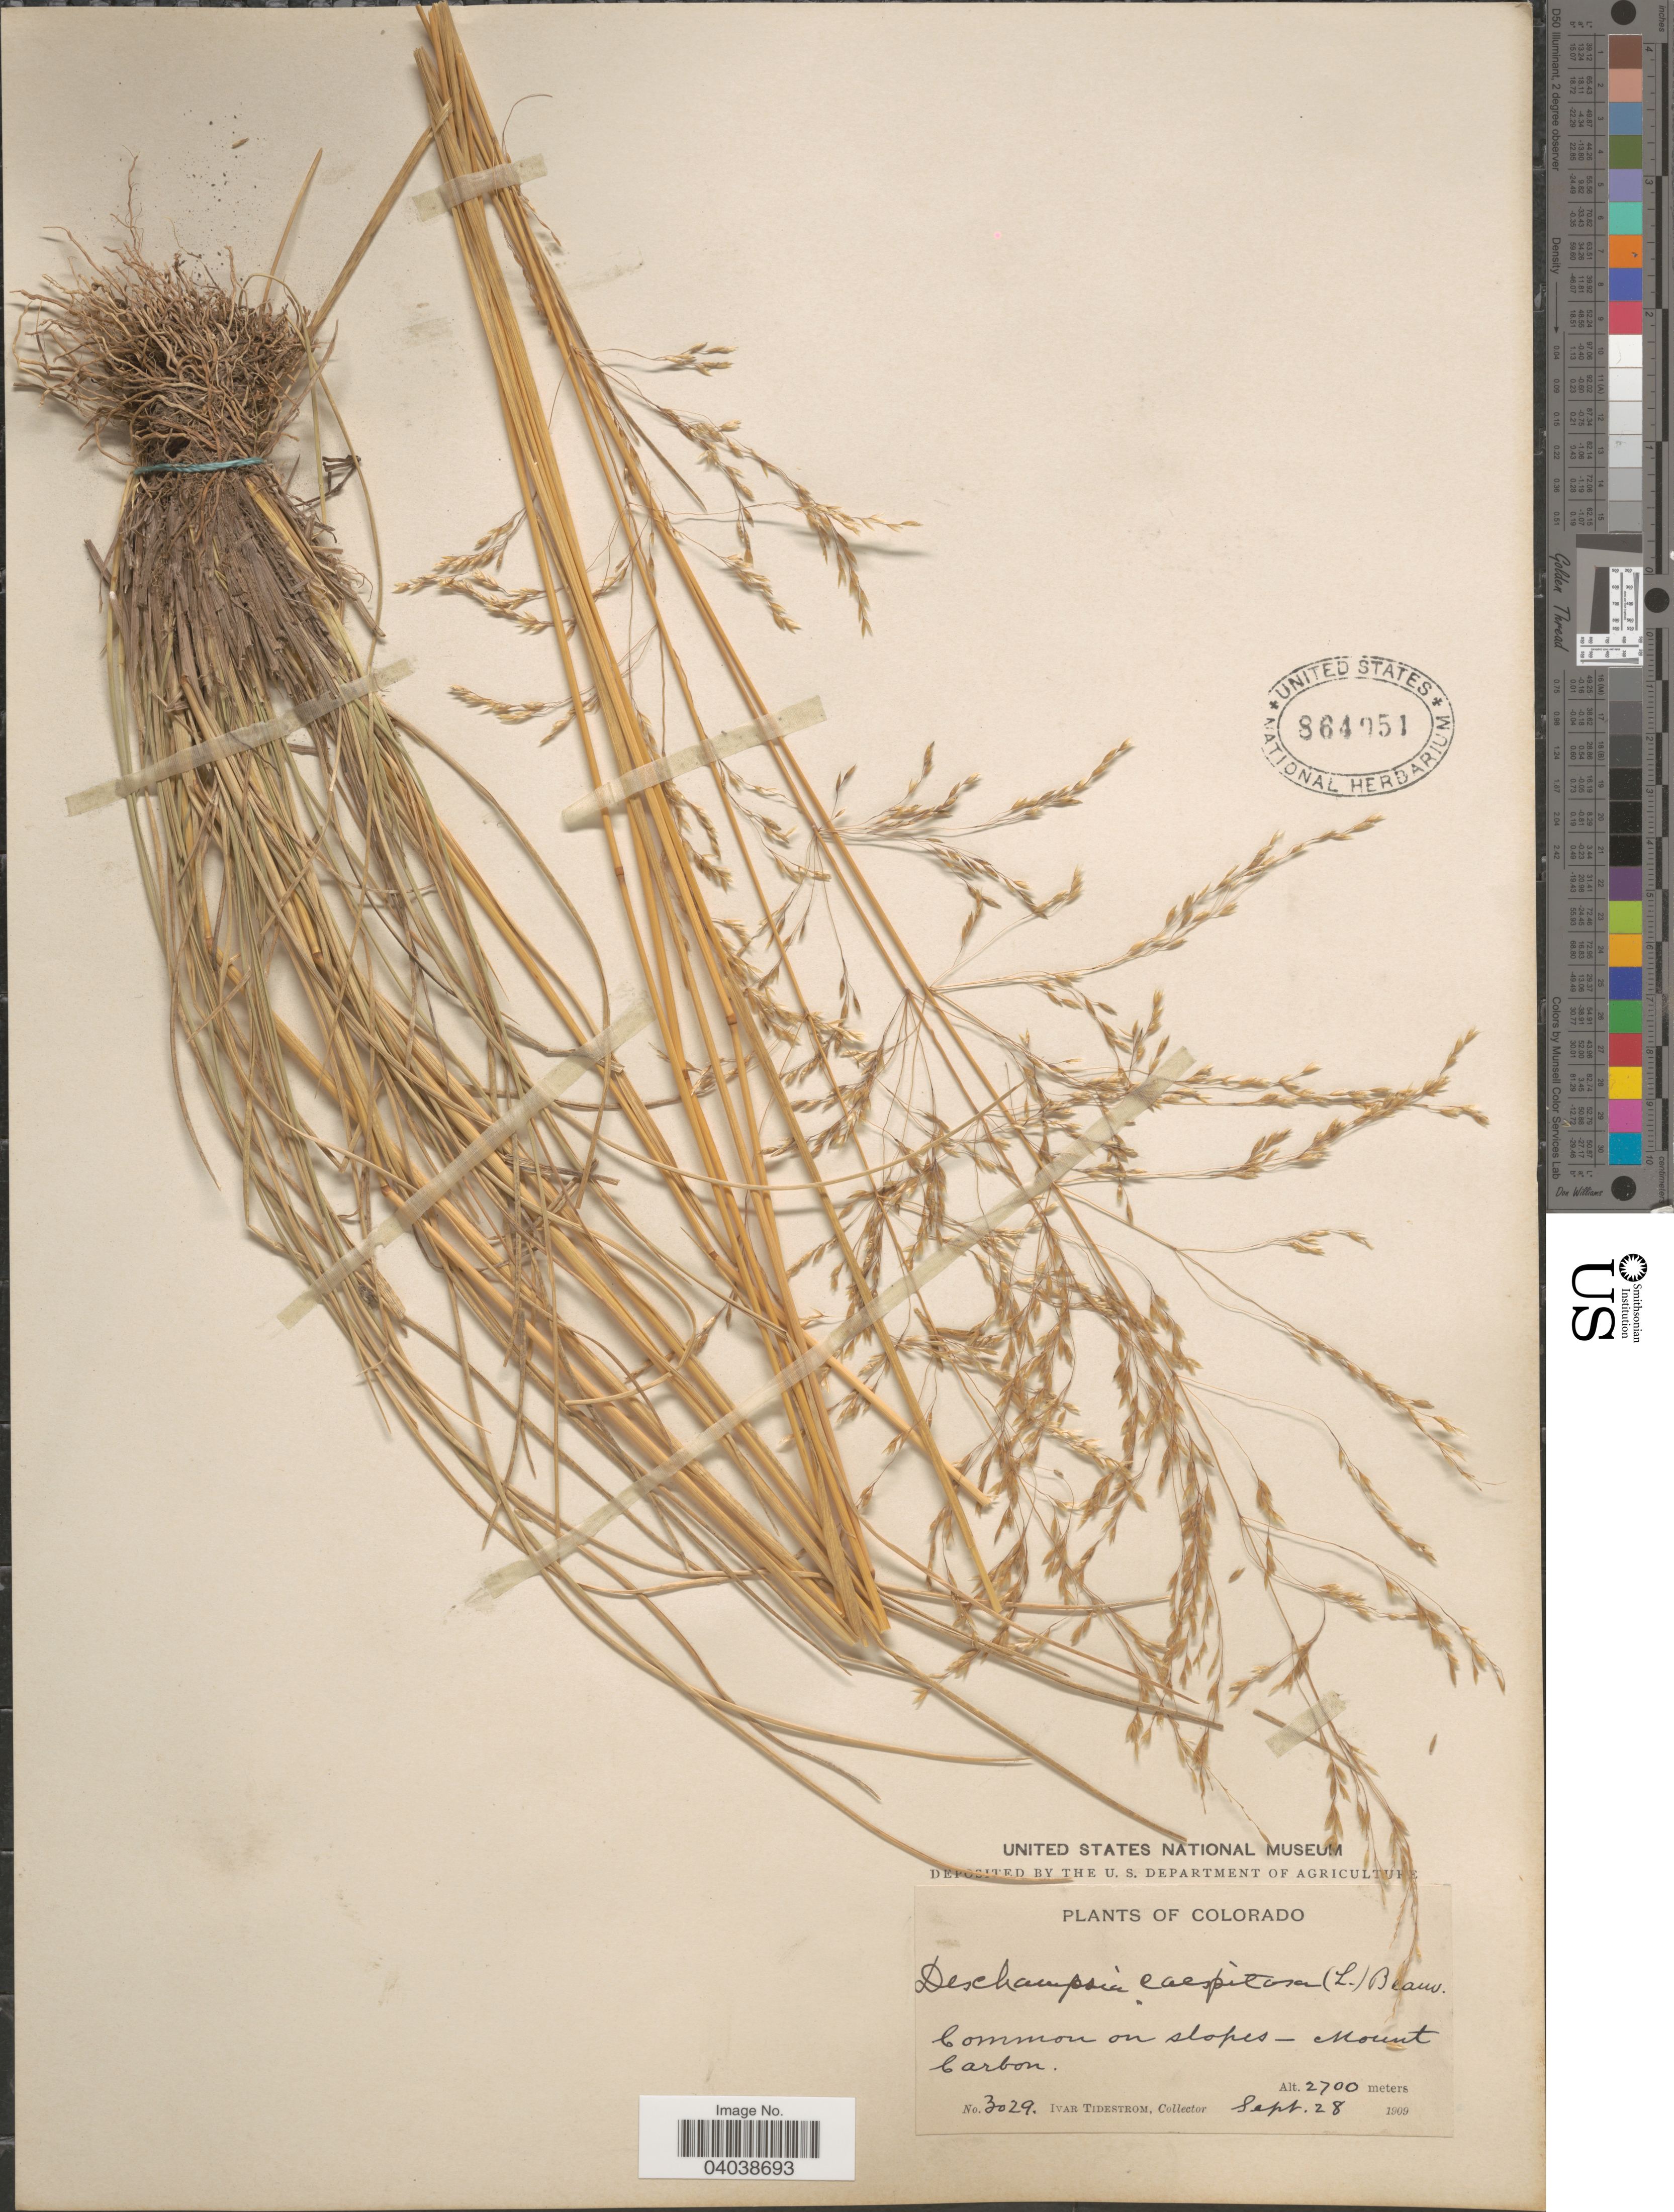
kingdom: Plantae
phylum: Tracheophyta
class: Liliopsida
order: Poales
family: Poaceae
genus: Deschampsia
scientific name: Deschampsia cespitosa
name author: (L.) P. Beauv.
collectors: I. F. Tidestrom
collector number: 3029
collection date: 1909-09-28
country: United States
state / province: Colorado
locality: Common on slopes - Mount Carbon.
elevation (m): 2700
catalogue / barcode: US 864951